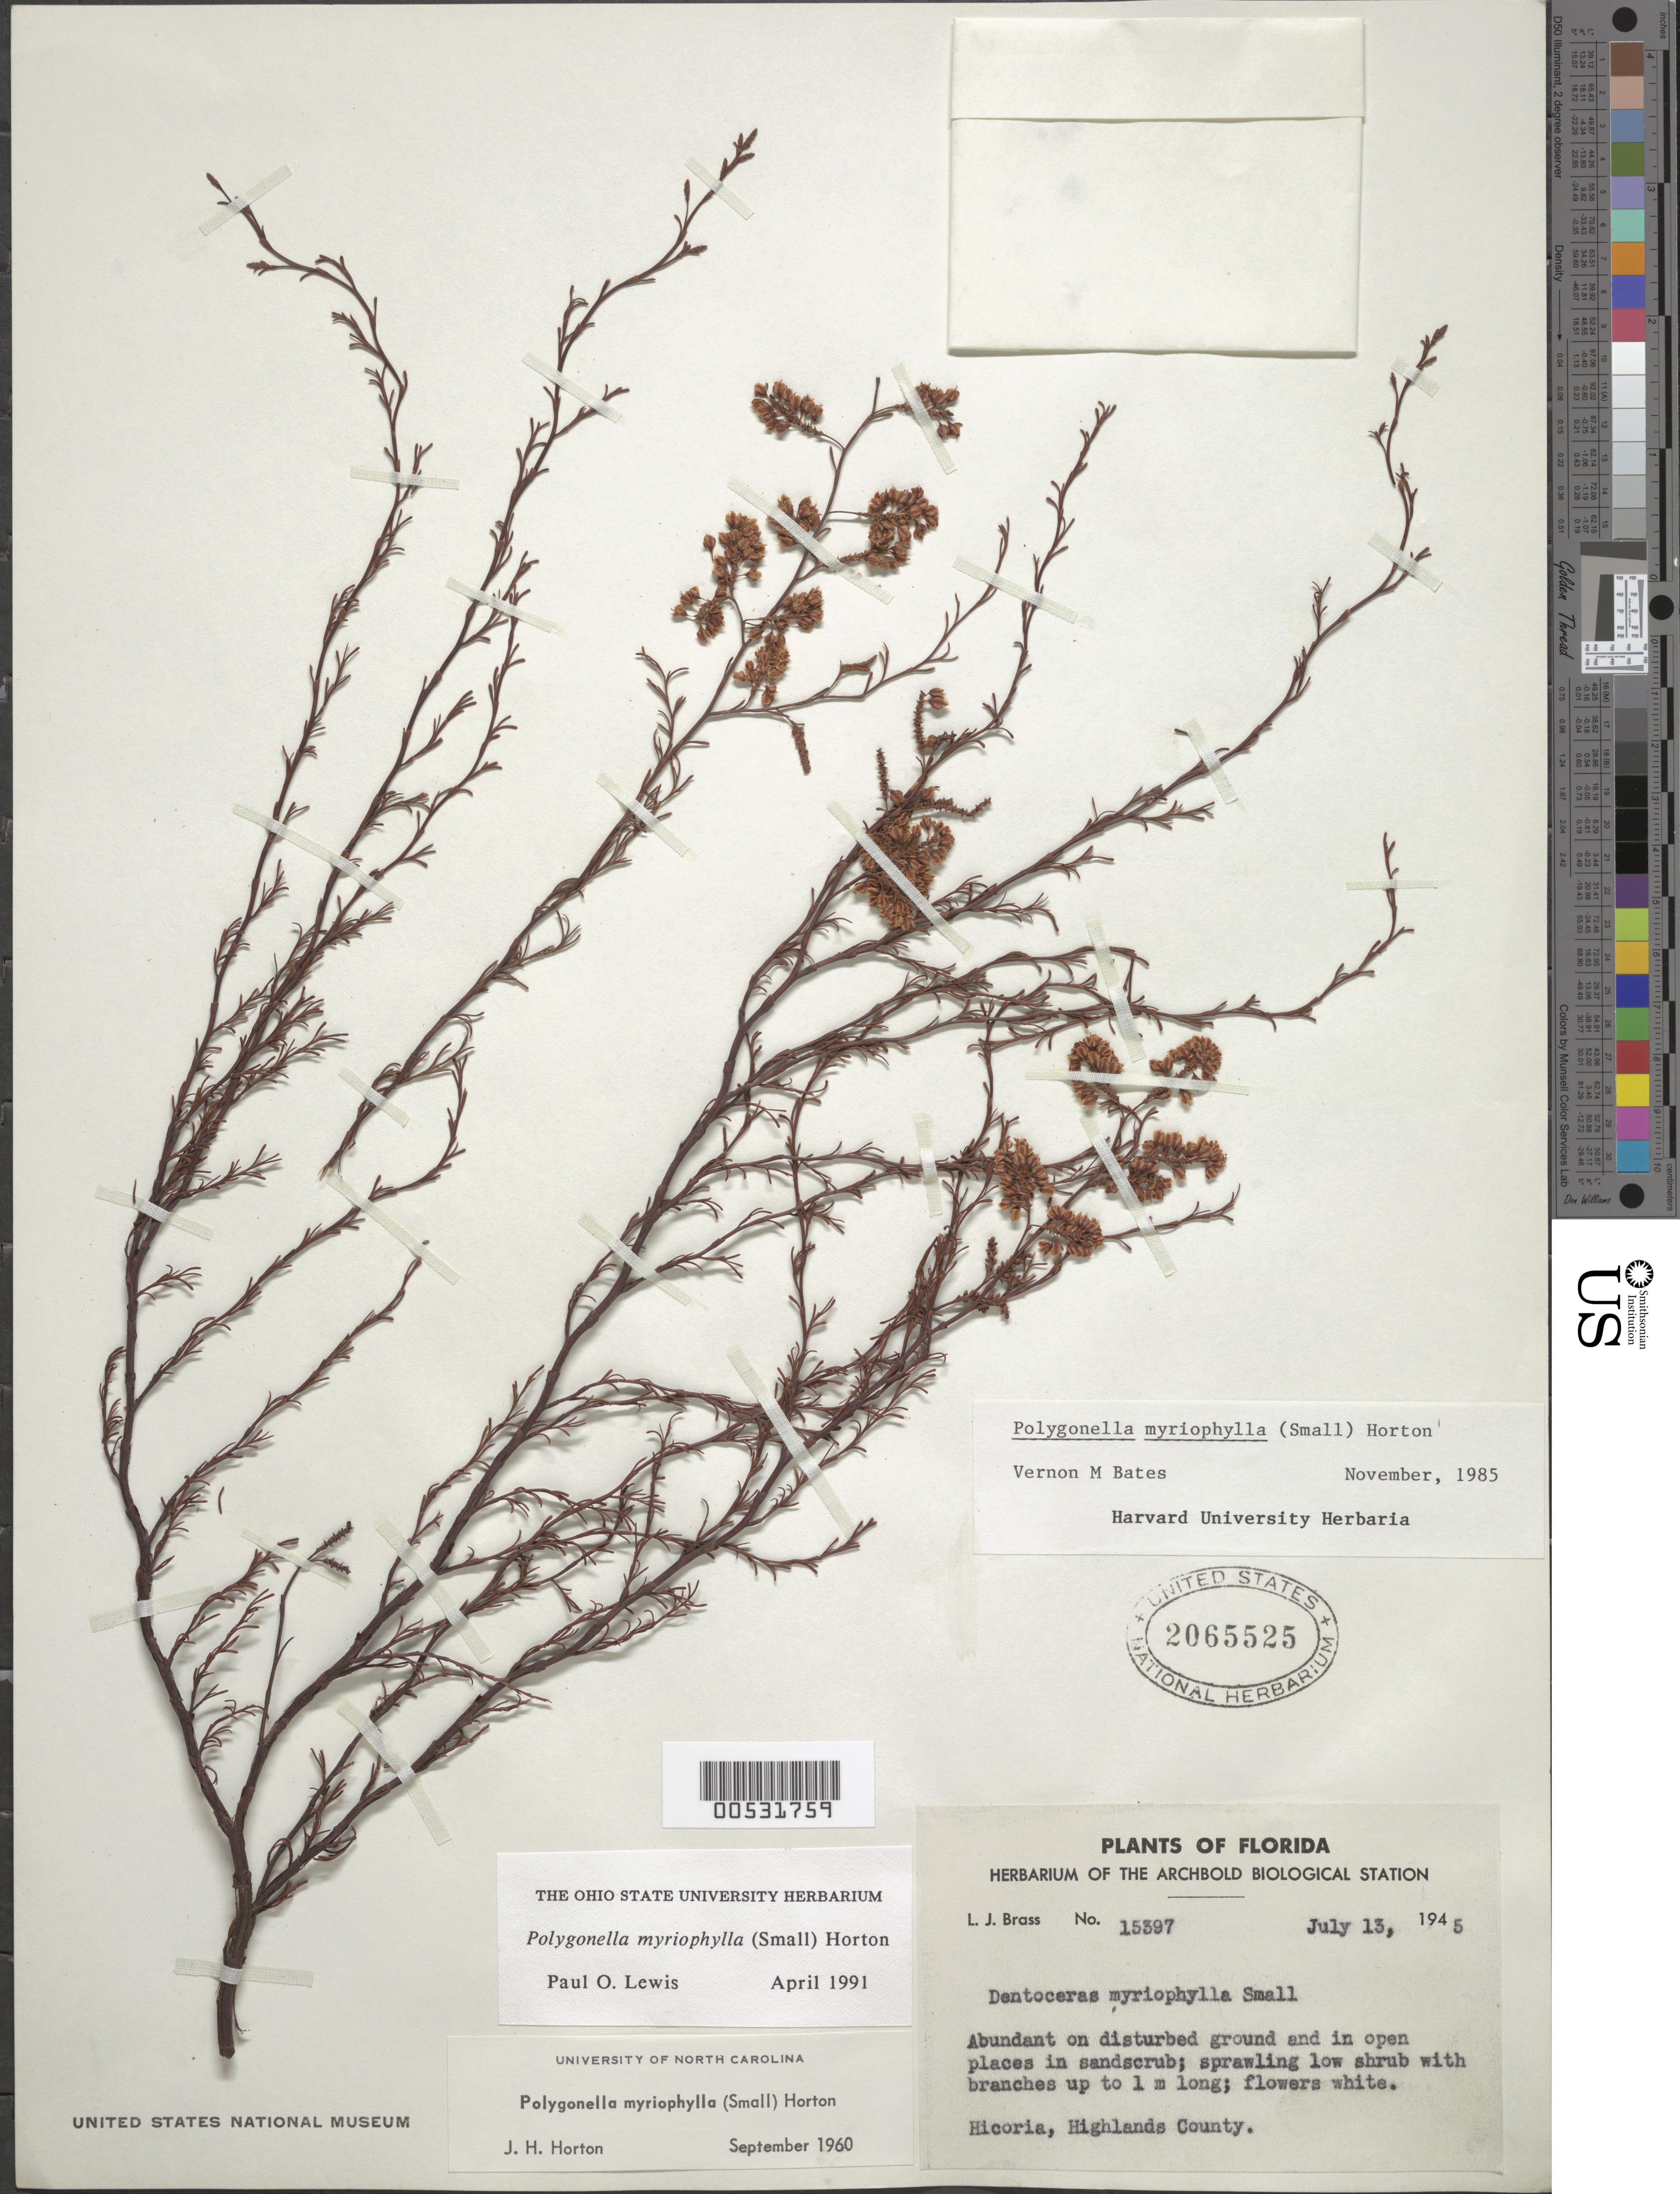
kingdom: Plantae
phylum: Tracheophyta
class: Magnoliopsida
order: Caryophyllales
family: Polygonaceae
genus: Polygonella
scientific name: Polygonella myriophylla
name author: (Small) Horton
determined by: Lewis, P. O.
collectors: L. J. Brass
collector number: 15397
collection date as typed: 13 Jul 1945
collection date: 1945-07-13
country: United States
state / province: Florida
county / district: Highlands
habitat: Abundant on disturbed ground and in open places in sandscrub.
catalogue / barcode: US 2065525